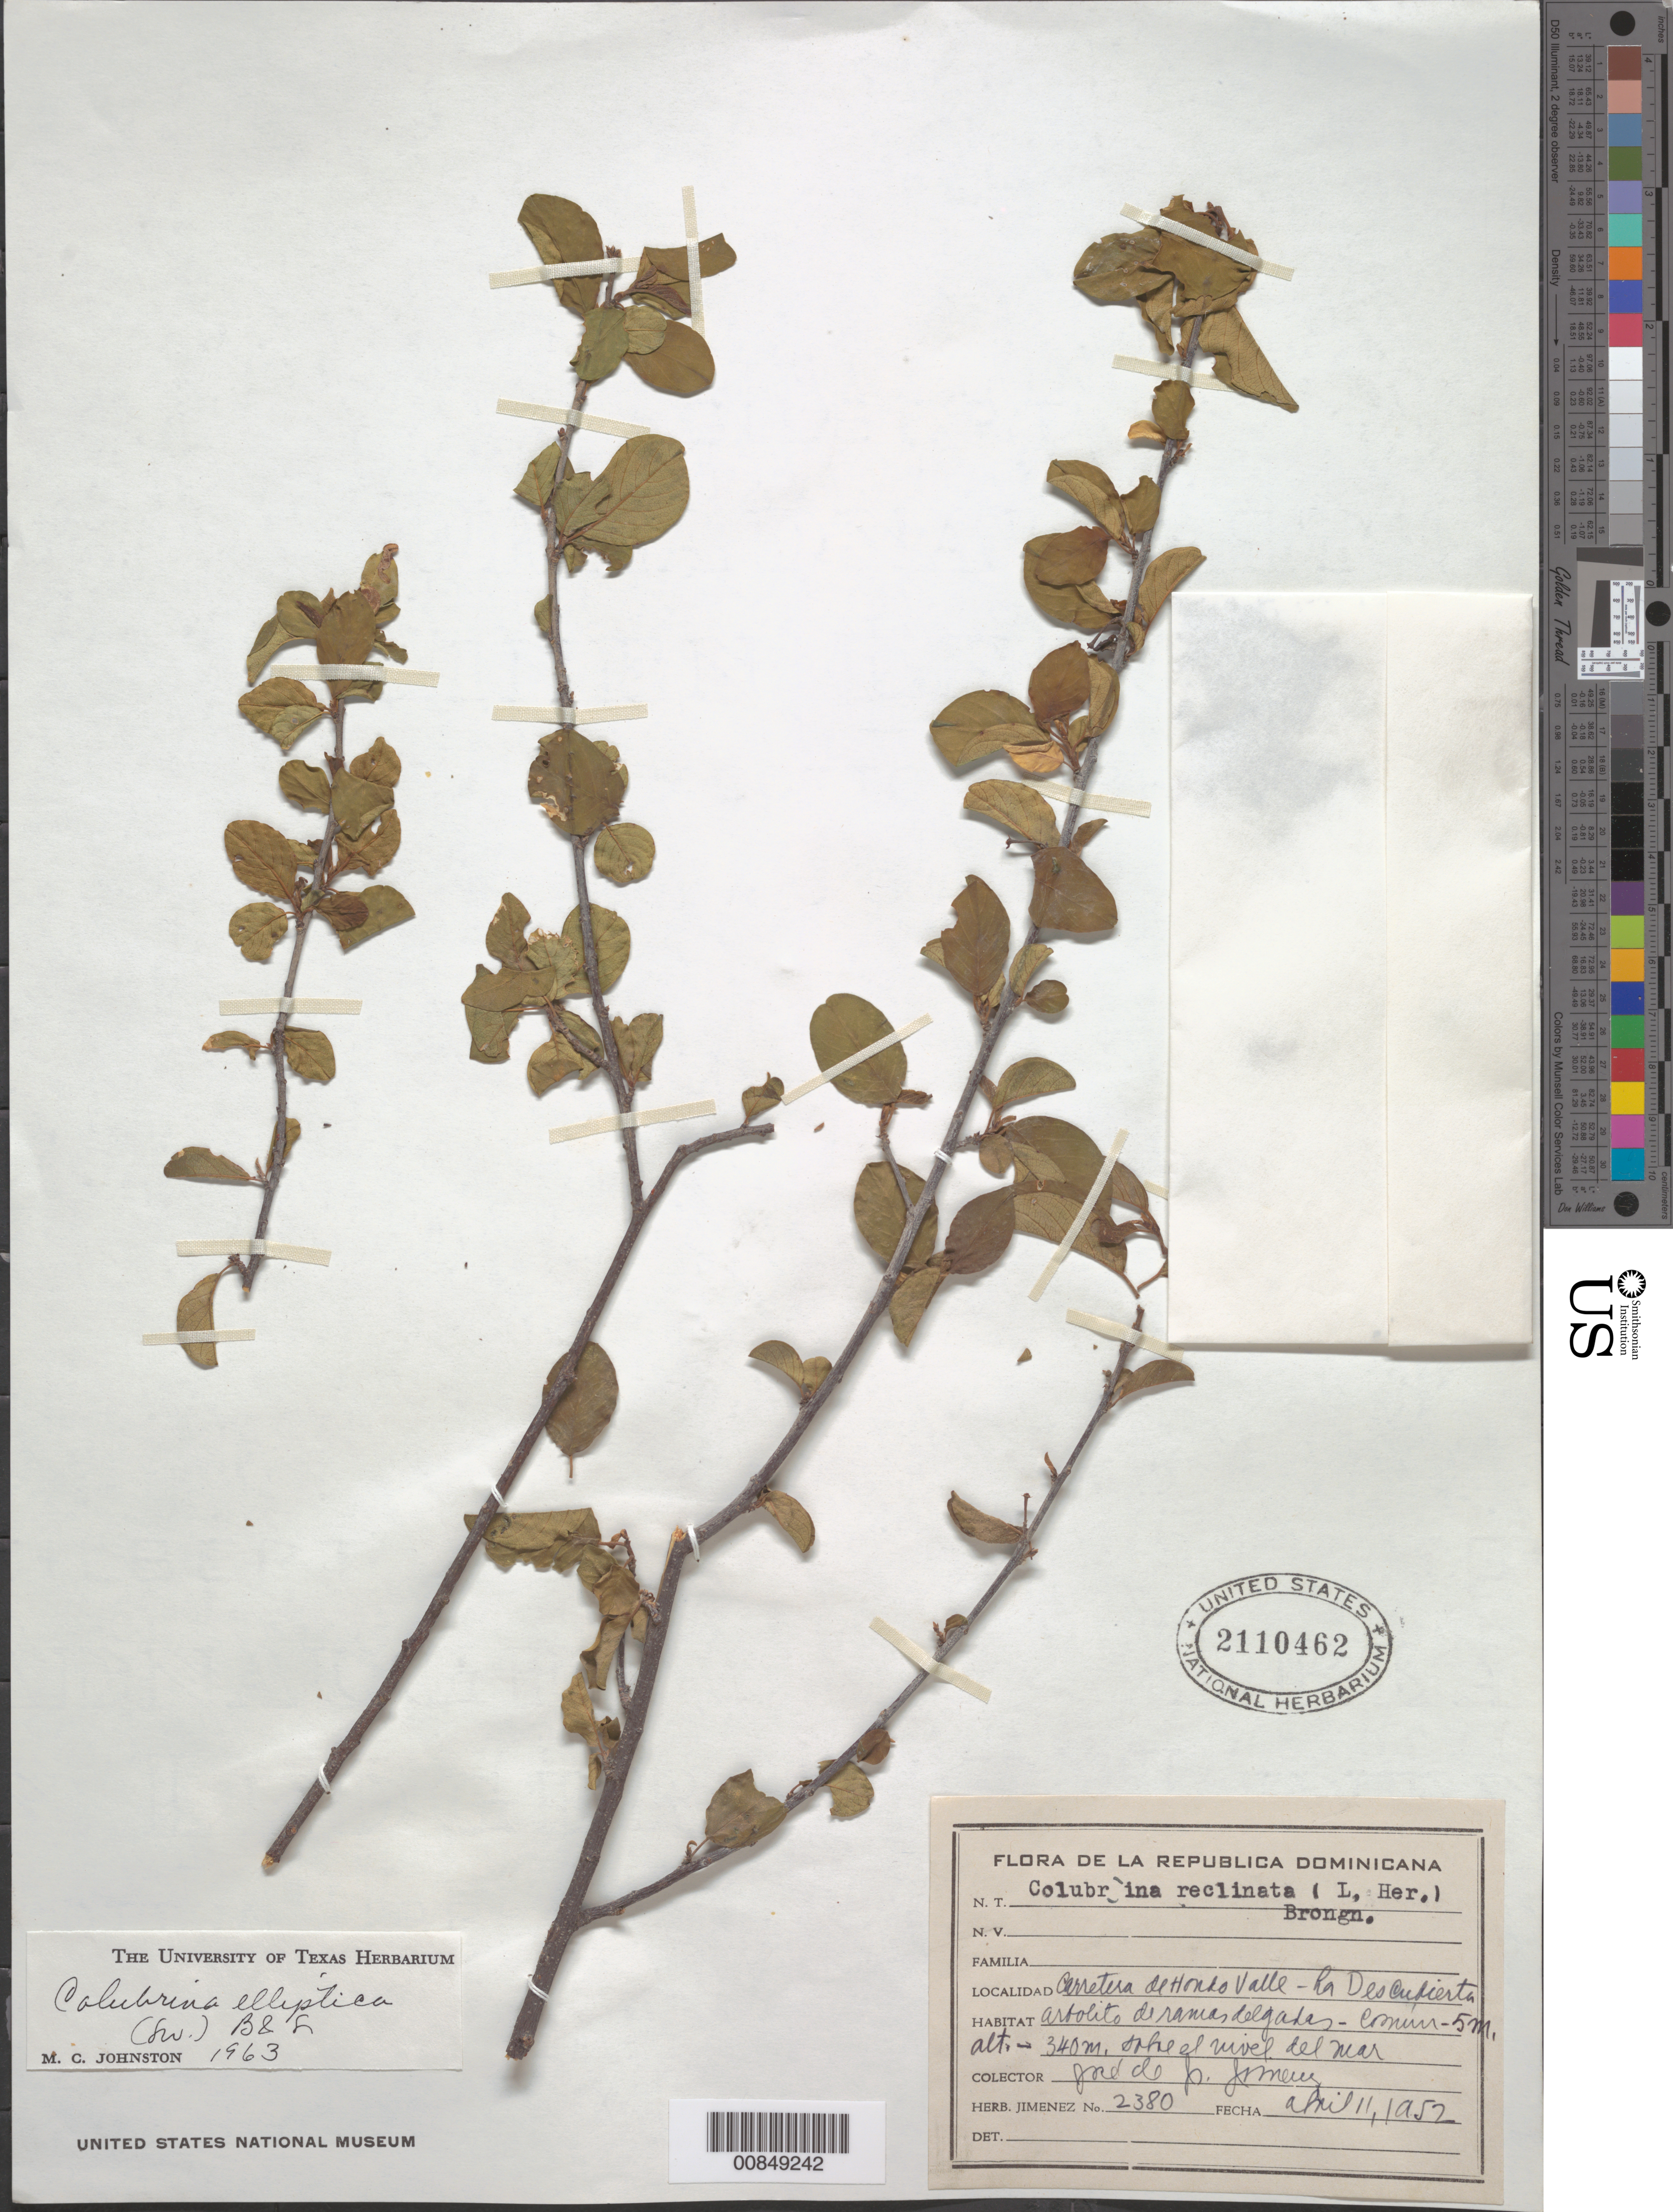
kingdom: Plantae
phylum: Tracheophyta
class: Magnoliopsida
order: Rosales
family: Rhamnaceae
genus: Colubrina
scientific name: Colubrina elliptica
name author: (Sw.) Brizicky & W.L. Stern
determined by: Johnston, Marshall C.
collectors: J. J. Jiménez Almonte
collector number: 2380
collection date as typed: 11 Apr 1952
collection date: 1952-04-11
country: Dominican Republic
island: Hispaniola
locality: Carretera de Hondo Valle a La Descubierta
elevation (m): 340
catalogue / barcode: US 2110462